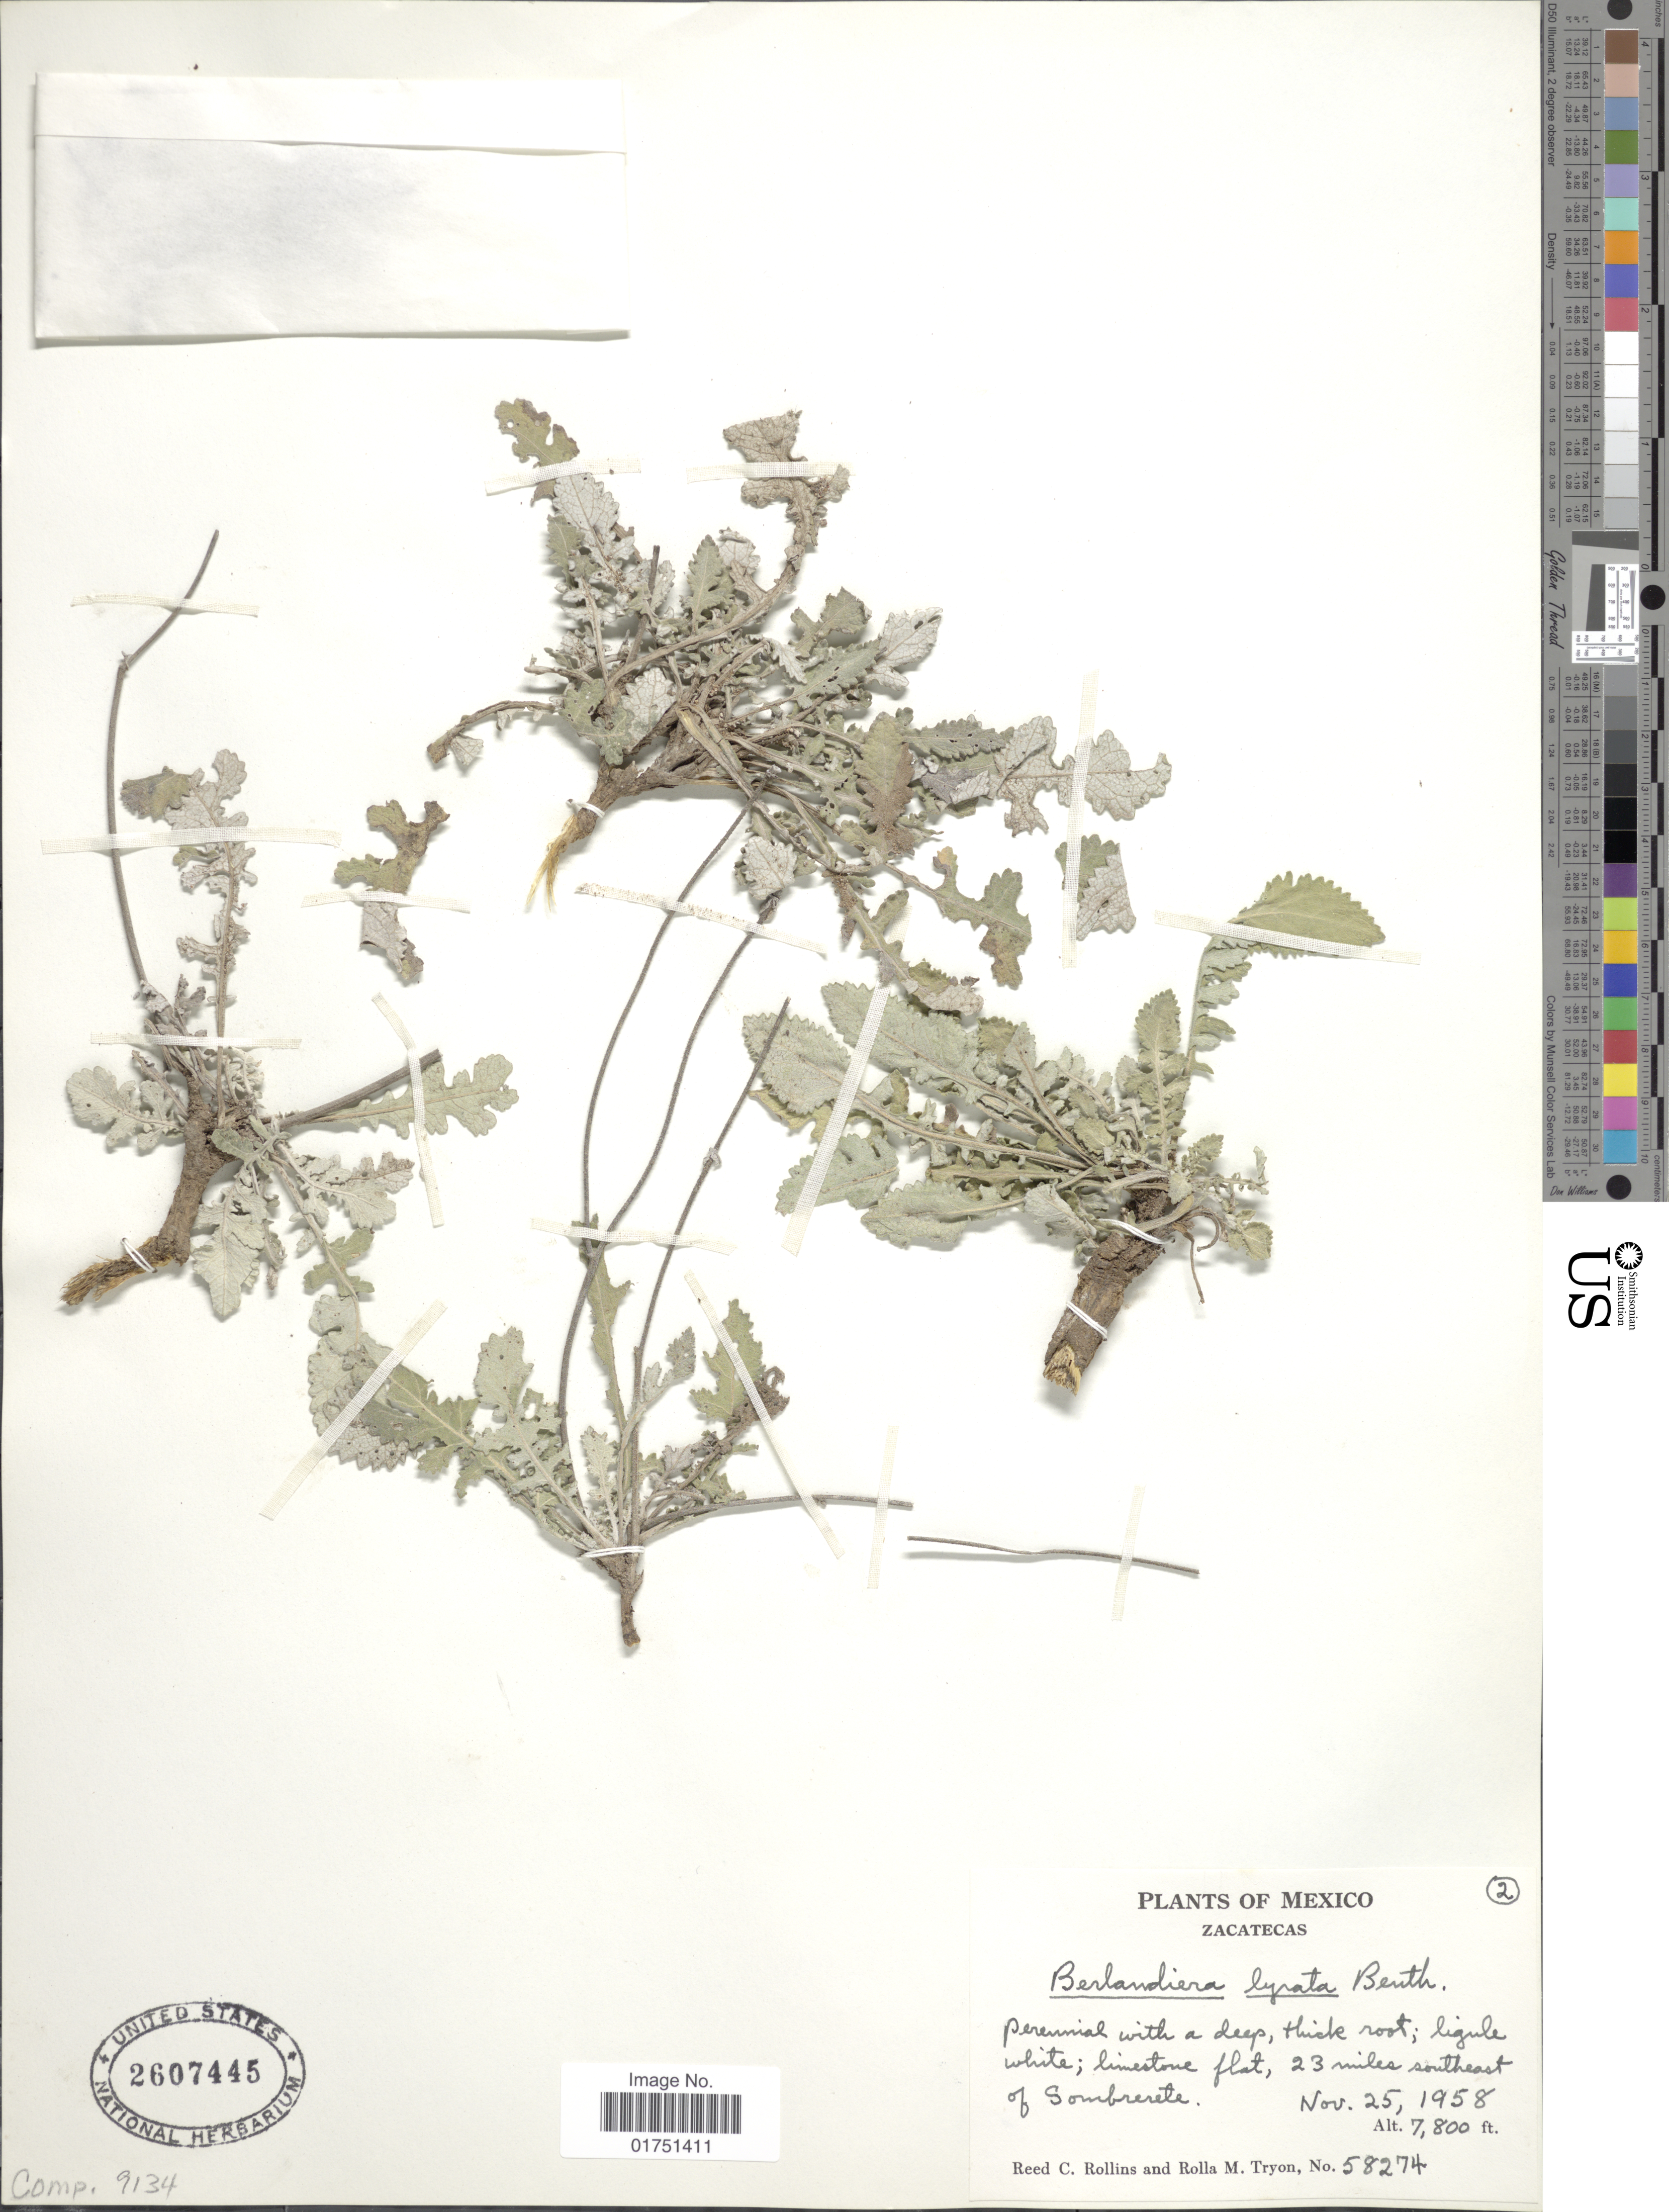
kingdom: Plantae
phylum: Tracheophyta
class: Magnoliopsida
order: Asterales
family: Asteraceae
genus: Berlandiera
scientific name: Berlandiera lyrata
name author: Benth.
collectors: R. C. Rollins & R. M. Tryon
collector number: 58274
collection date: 1958-11-25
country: Mexico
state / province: Zacatecas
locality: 23 miles southeast of Sombrereta.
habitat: limestone flat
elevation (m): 2377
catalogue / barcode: US 2607445